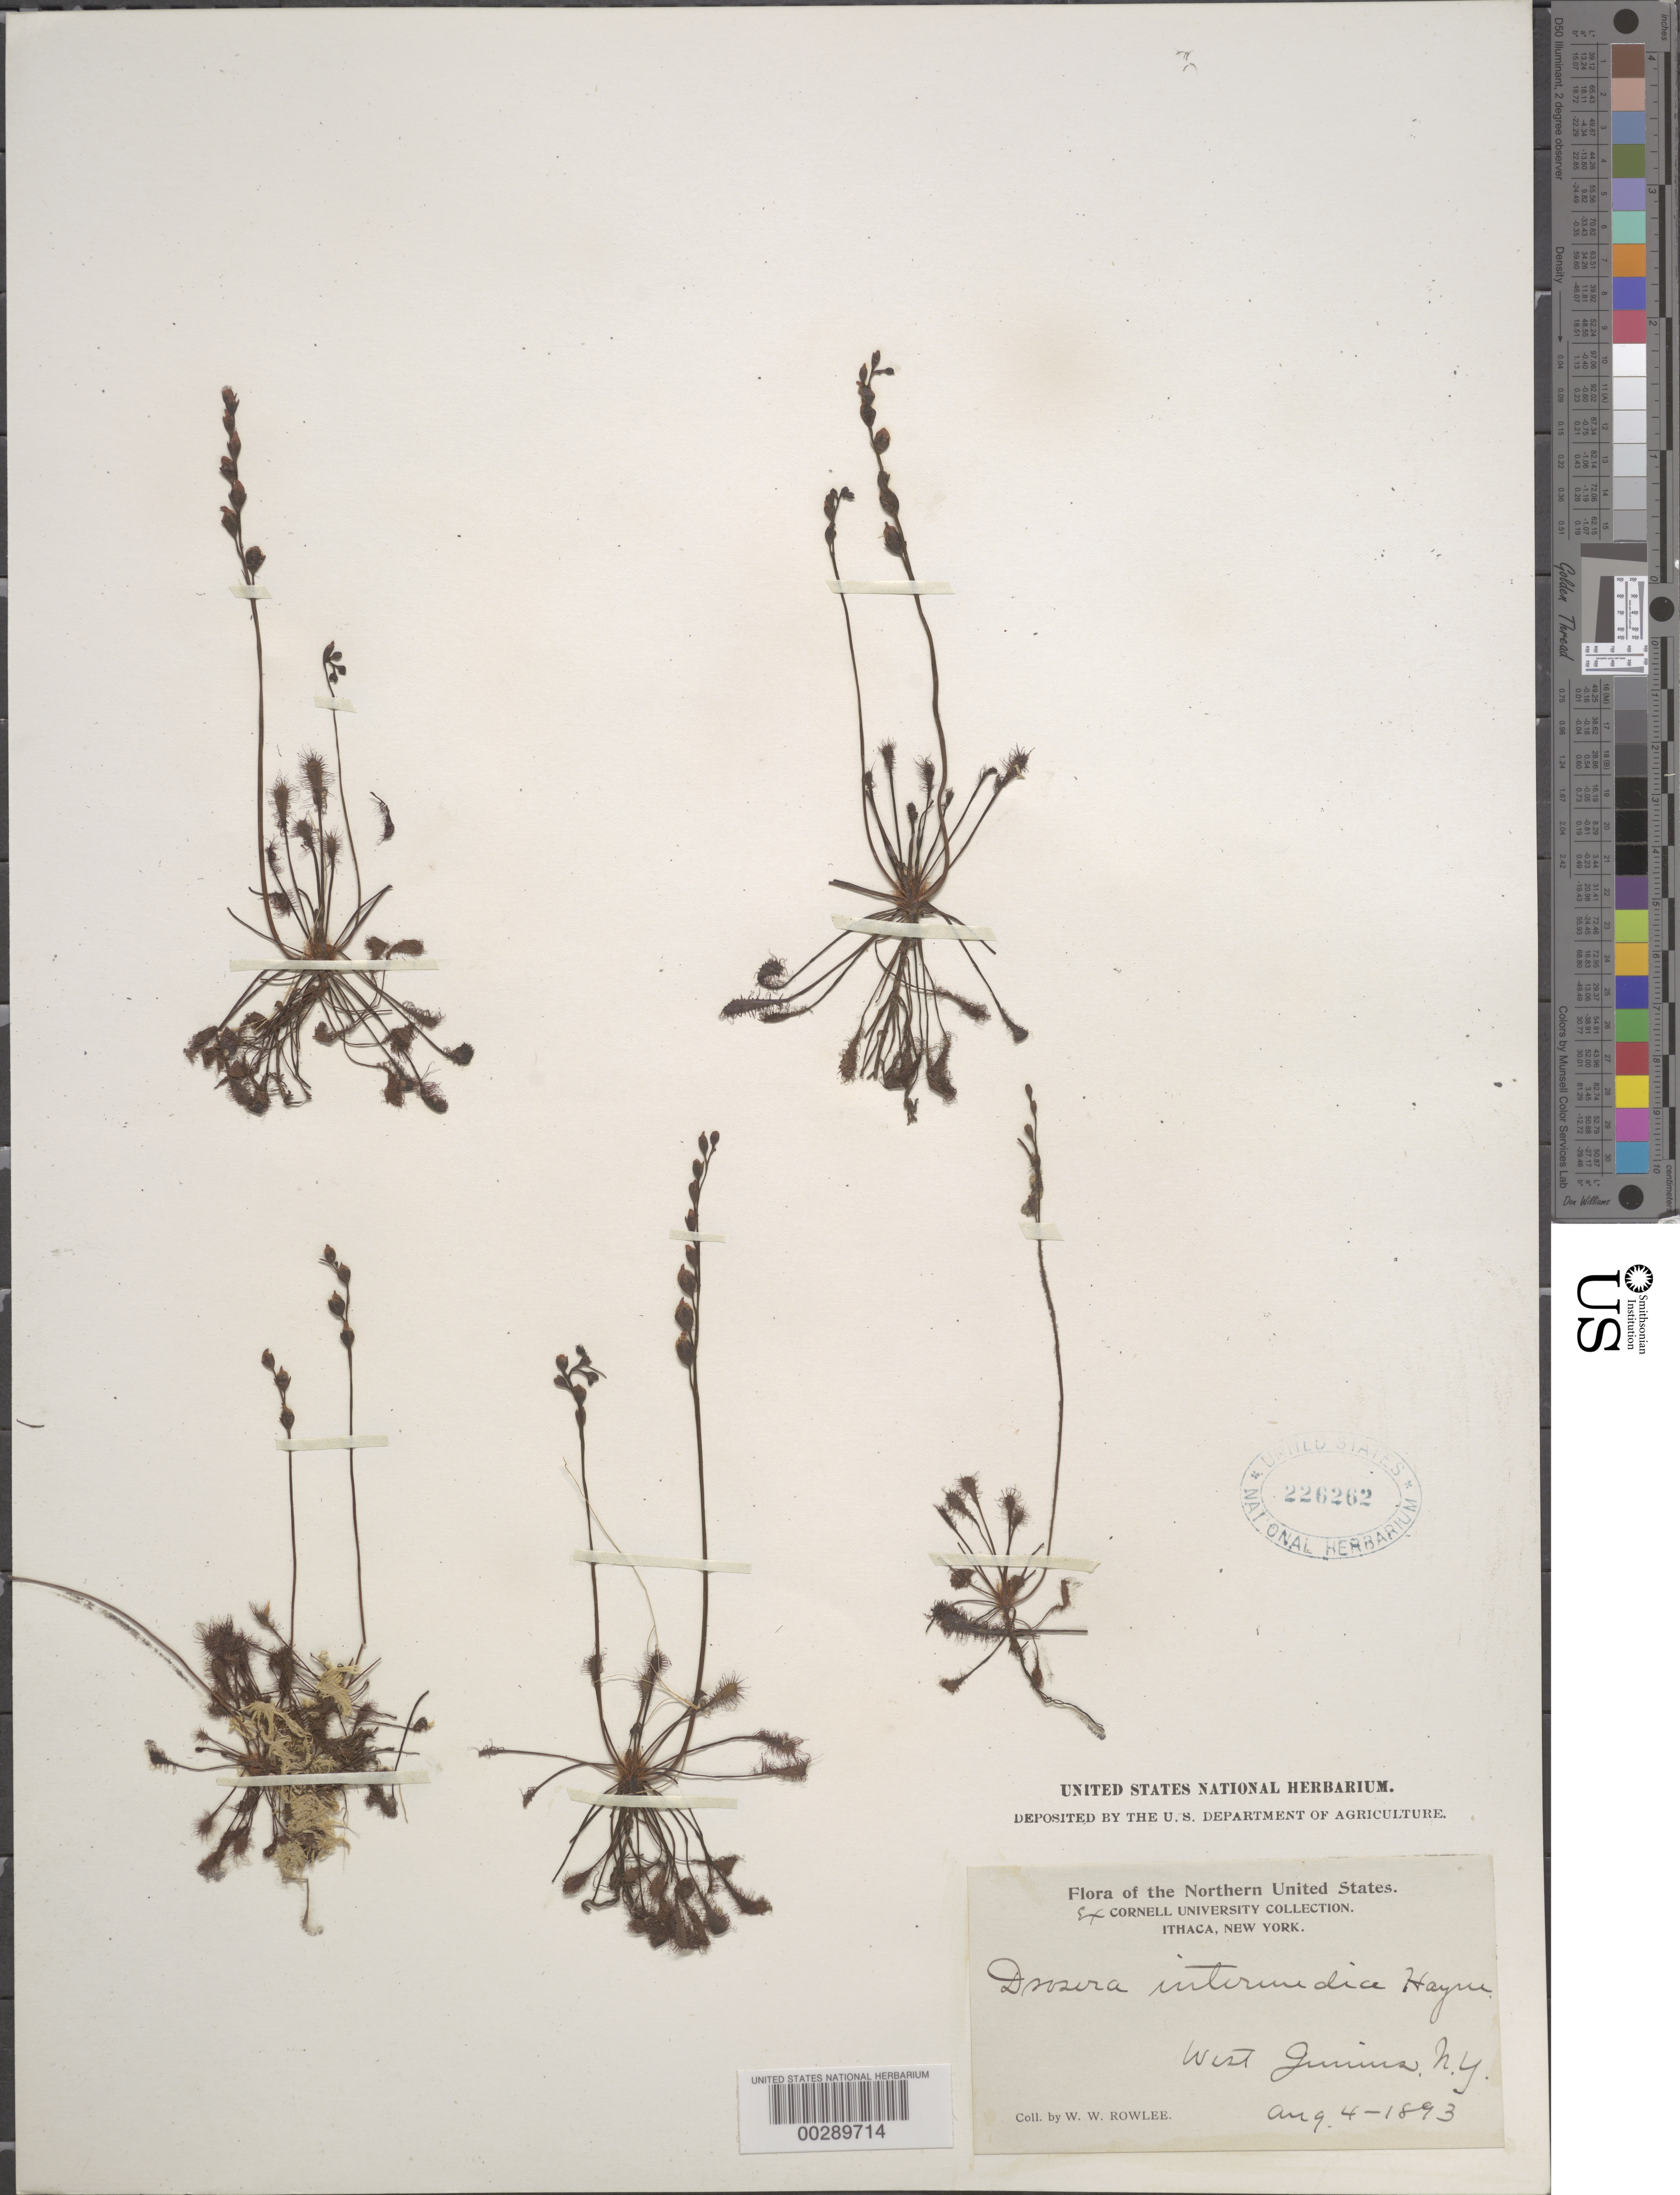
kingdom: Plantae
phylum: Tracheophyta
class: Magnoliopsida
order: Caryophyllales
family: Droseraceae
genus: Drosera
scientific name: Drosera intermedia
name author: Hayne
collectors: W. W. Rowlee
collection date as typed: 04 Aug 1893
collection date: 1893-08-04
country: United States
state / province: New York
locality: West gunius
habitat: Bog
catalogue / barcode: US 226262